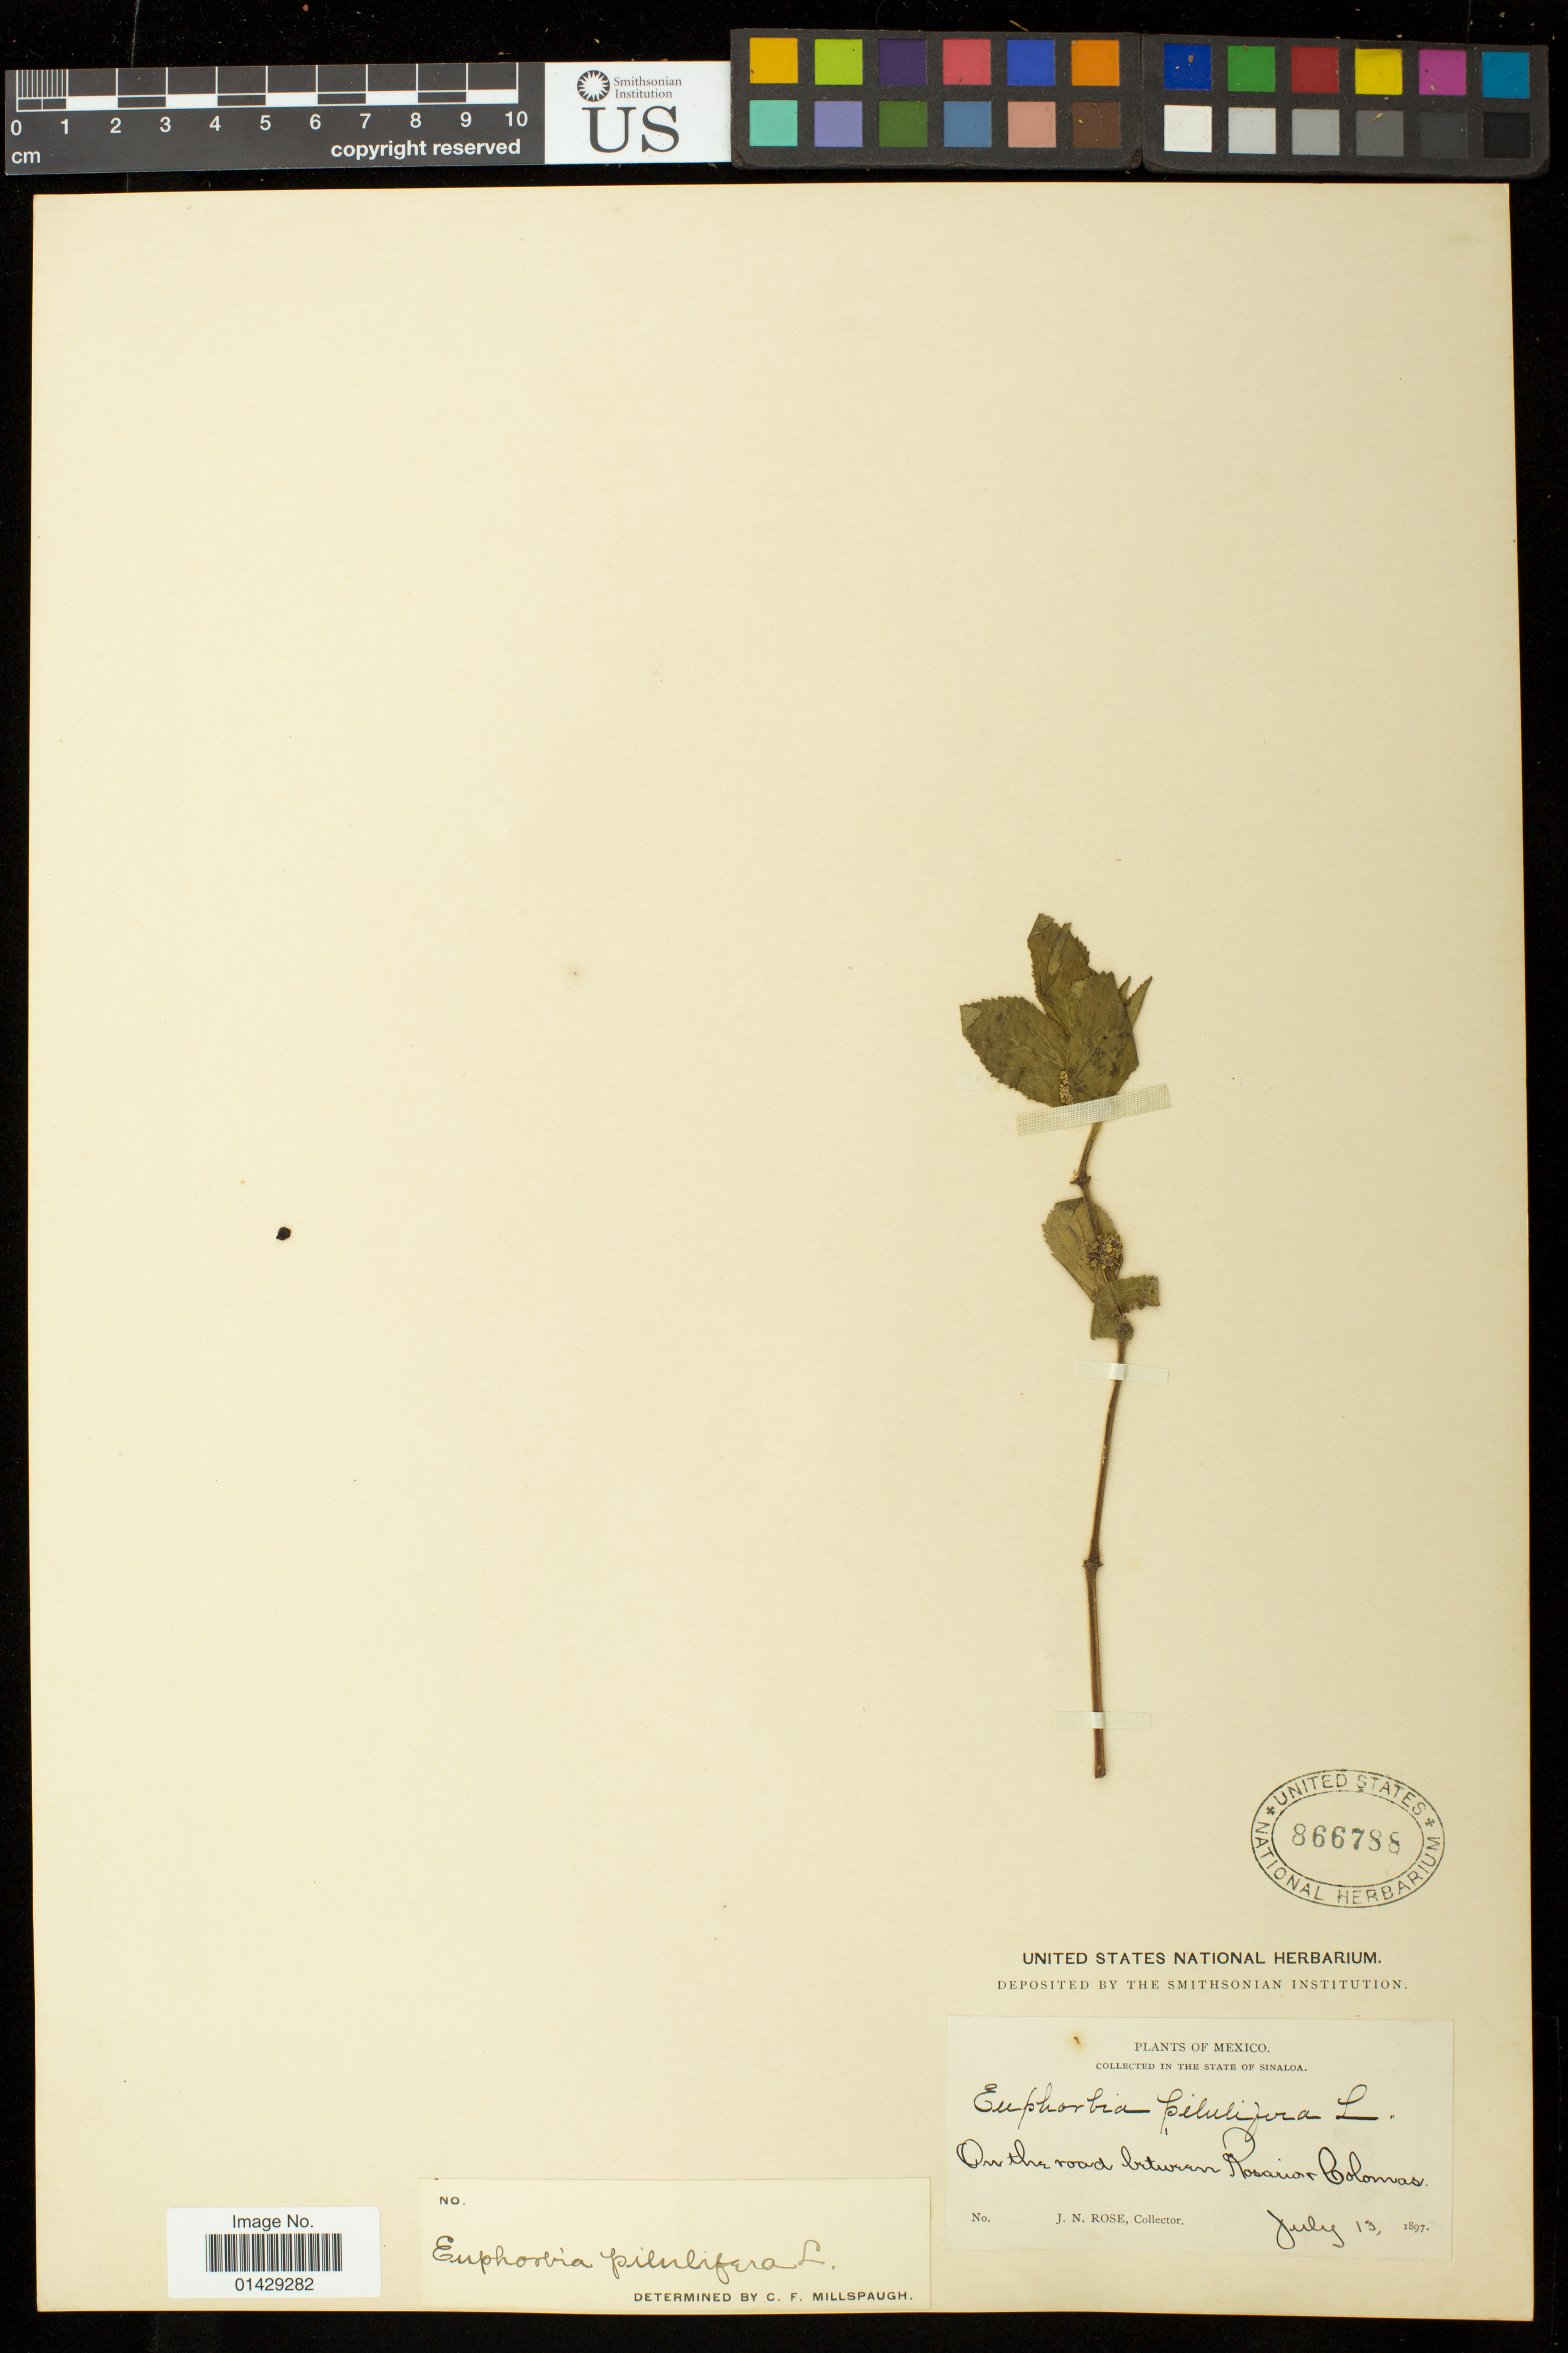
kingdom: Plantae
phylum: Tracheophyta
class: Magnoliopsida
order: Malpighiales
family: Euphorbiaceae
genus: Euphorbia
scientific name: Euphorbia hirta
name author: L.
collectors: J. N. Rose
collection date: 1897-07-13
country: Mexico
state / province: Sinaloa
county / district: Rosario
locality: On the road between Rosario & Colomas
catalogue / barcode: US 866788